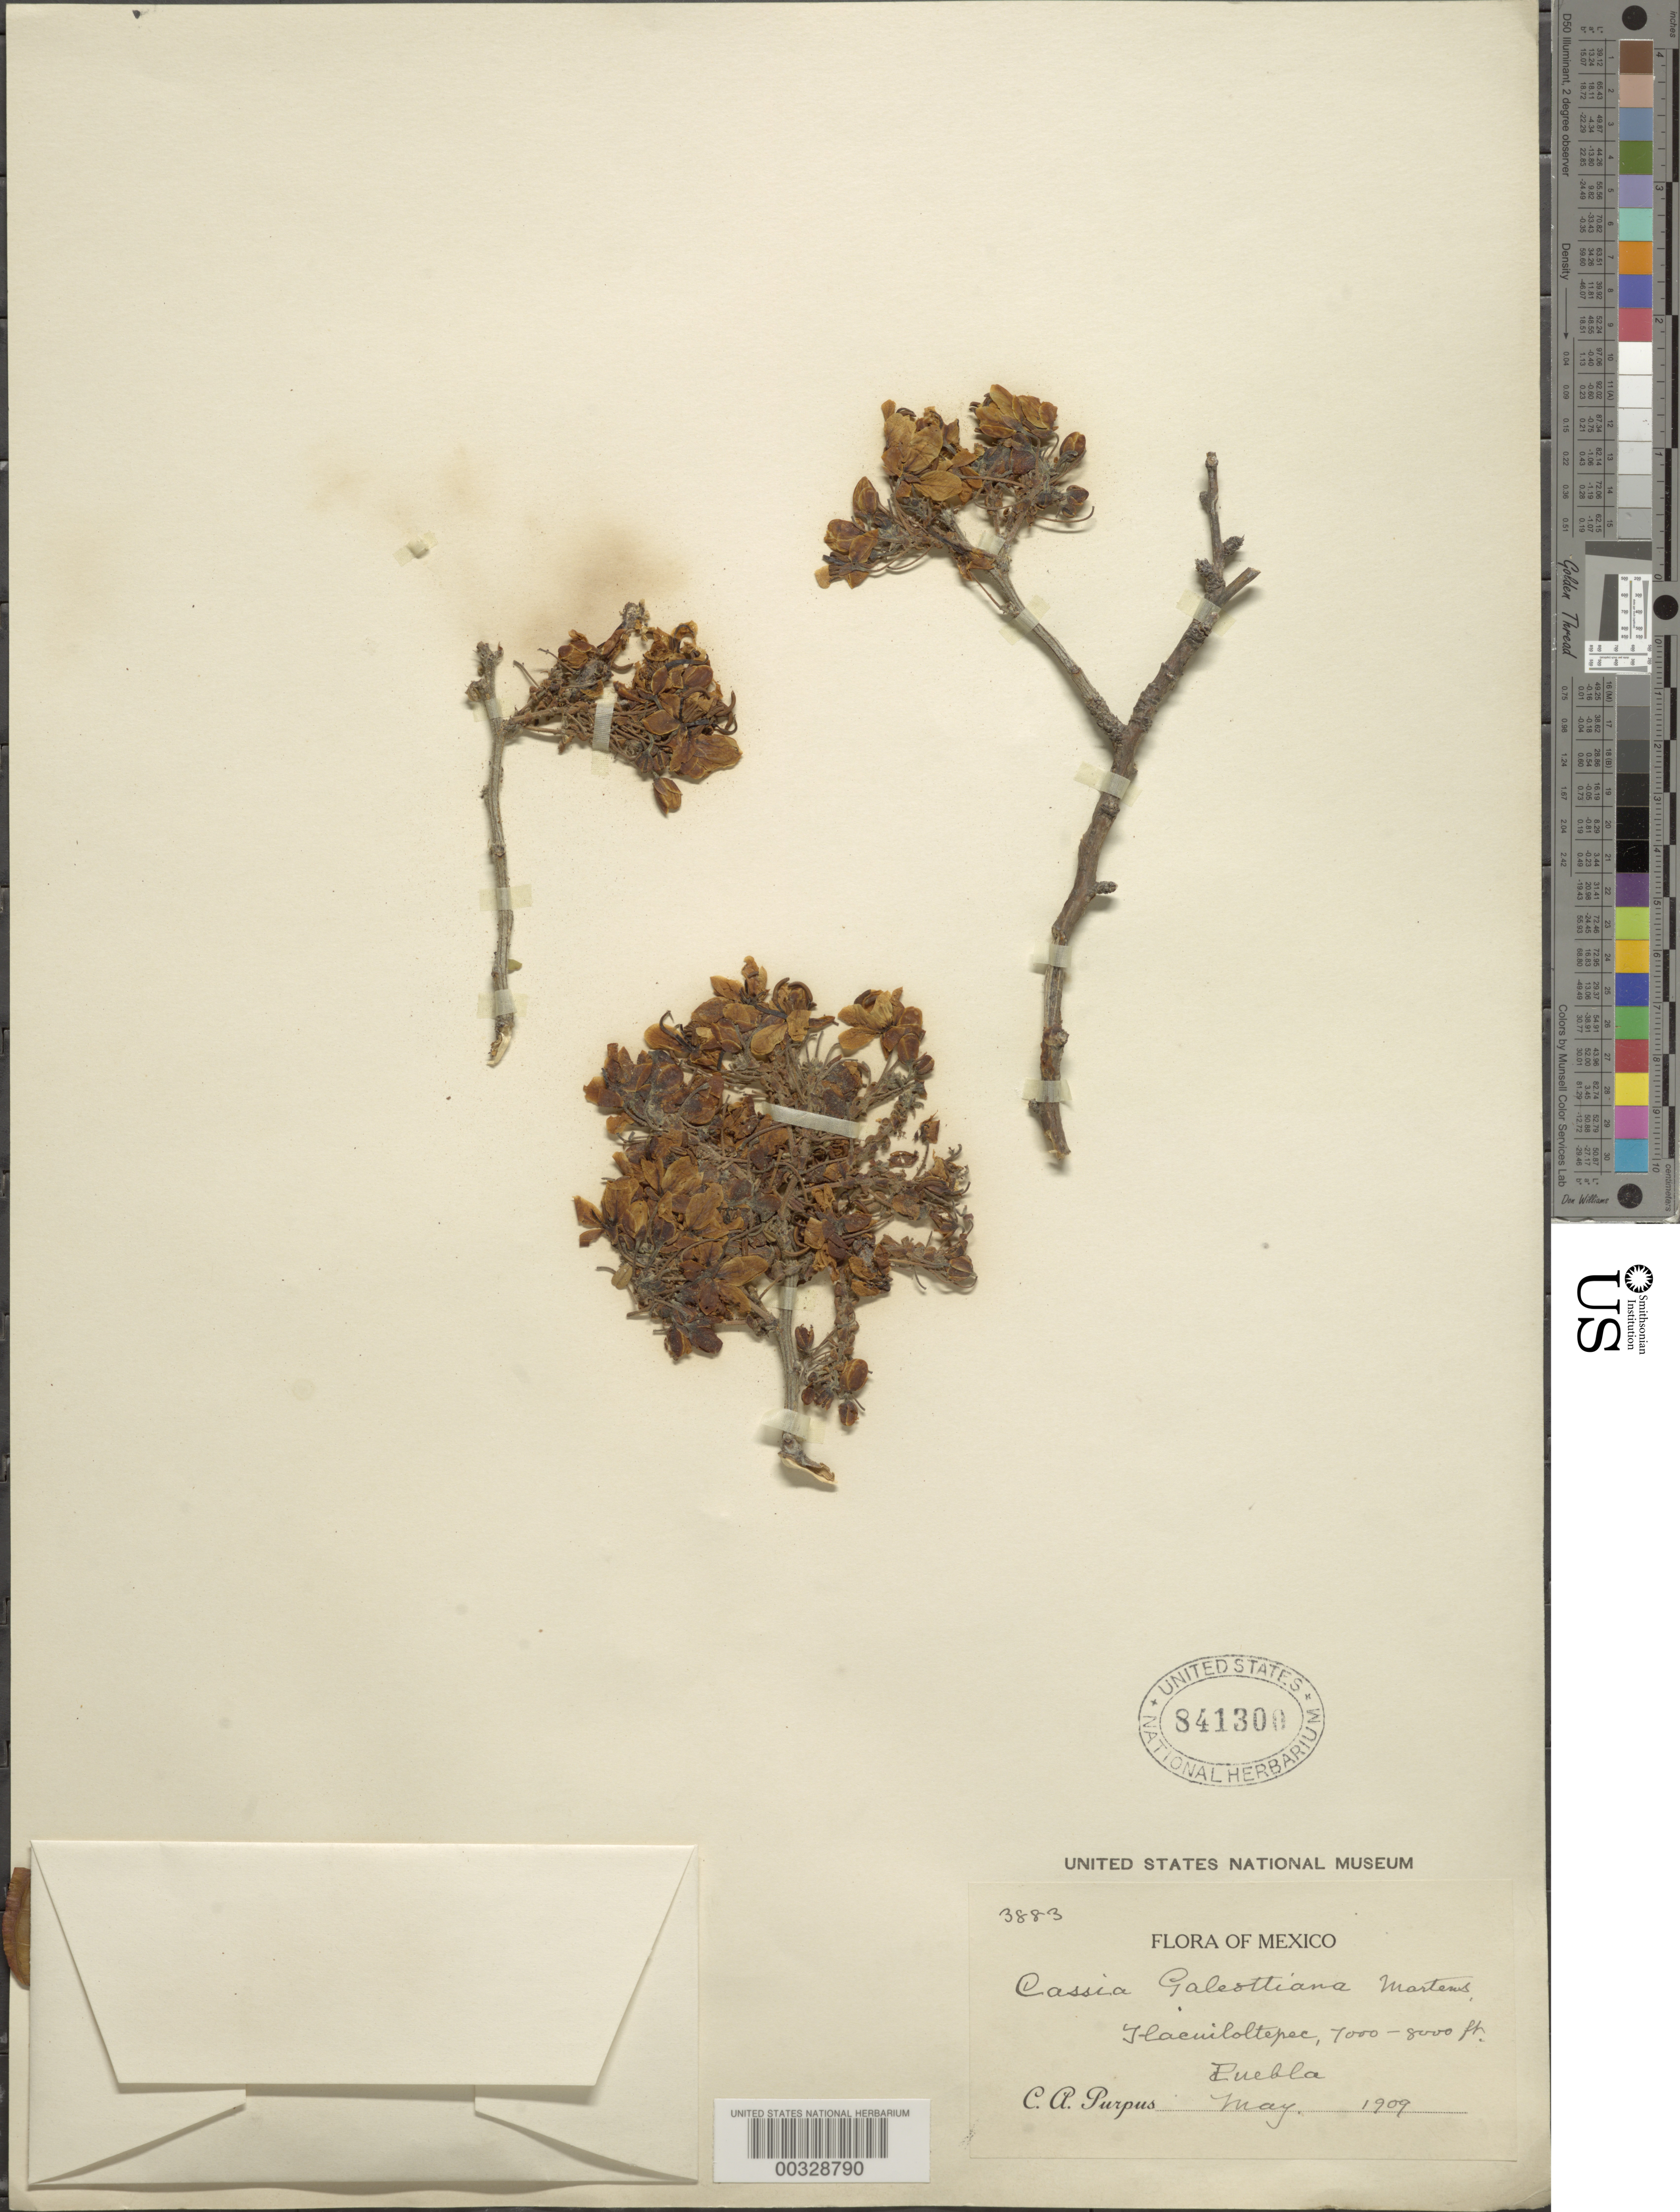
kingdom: Plantae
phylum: Tracheophyta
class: Magnoliopsida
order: Fabales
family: Fabaceae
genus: Senna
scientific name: Senna galeottiana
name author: (M. Martens) H.S. Irwin & Barneby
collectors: C. A. Purpus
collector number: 3883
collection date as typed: May 1909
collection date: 1909-05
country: Mexico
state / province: Puebla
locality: Tlacuiloltepec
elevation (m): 2134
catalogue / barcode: US 841300